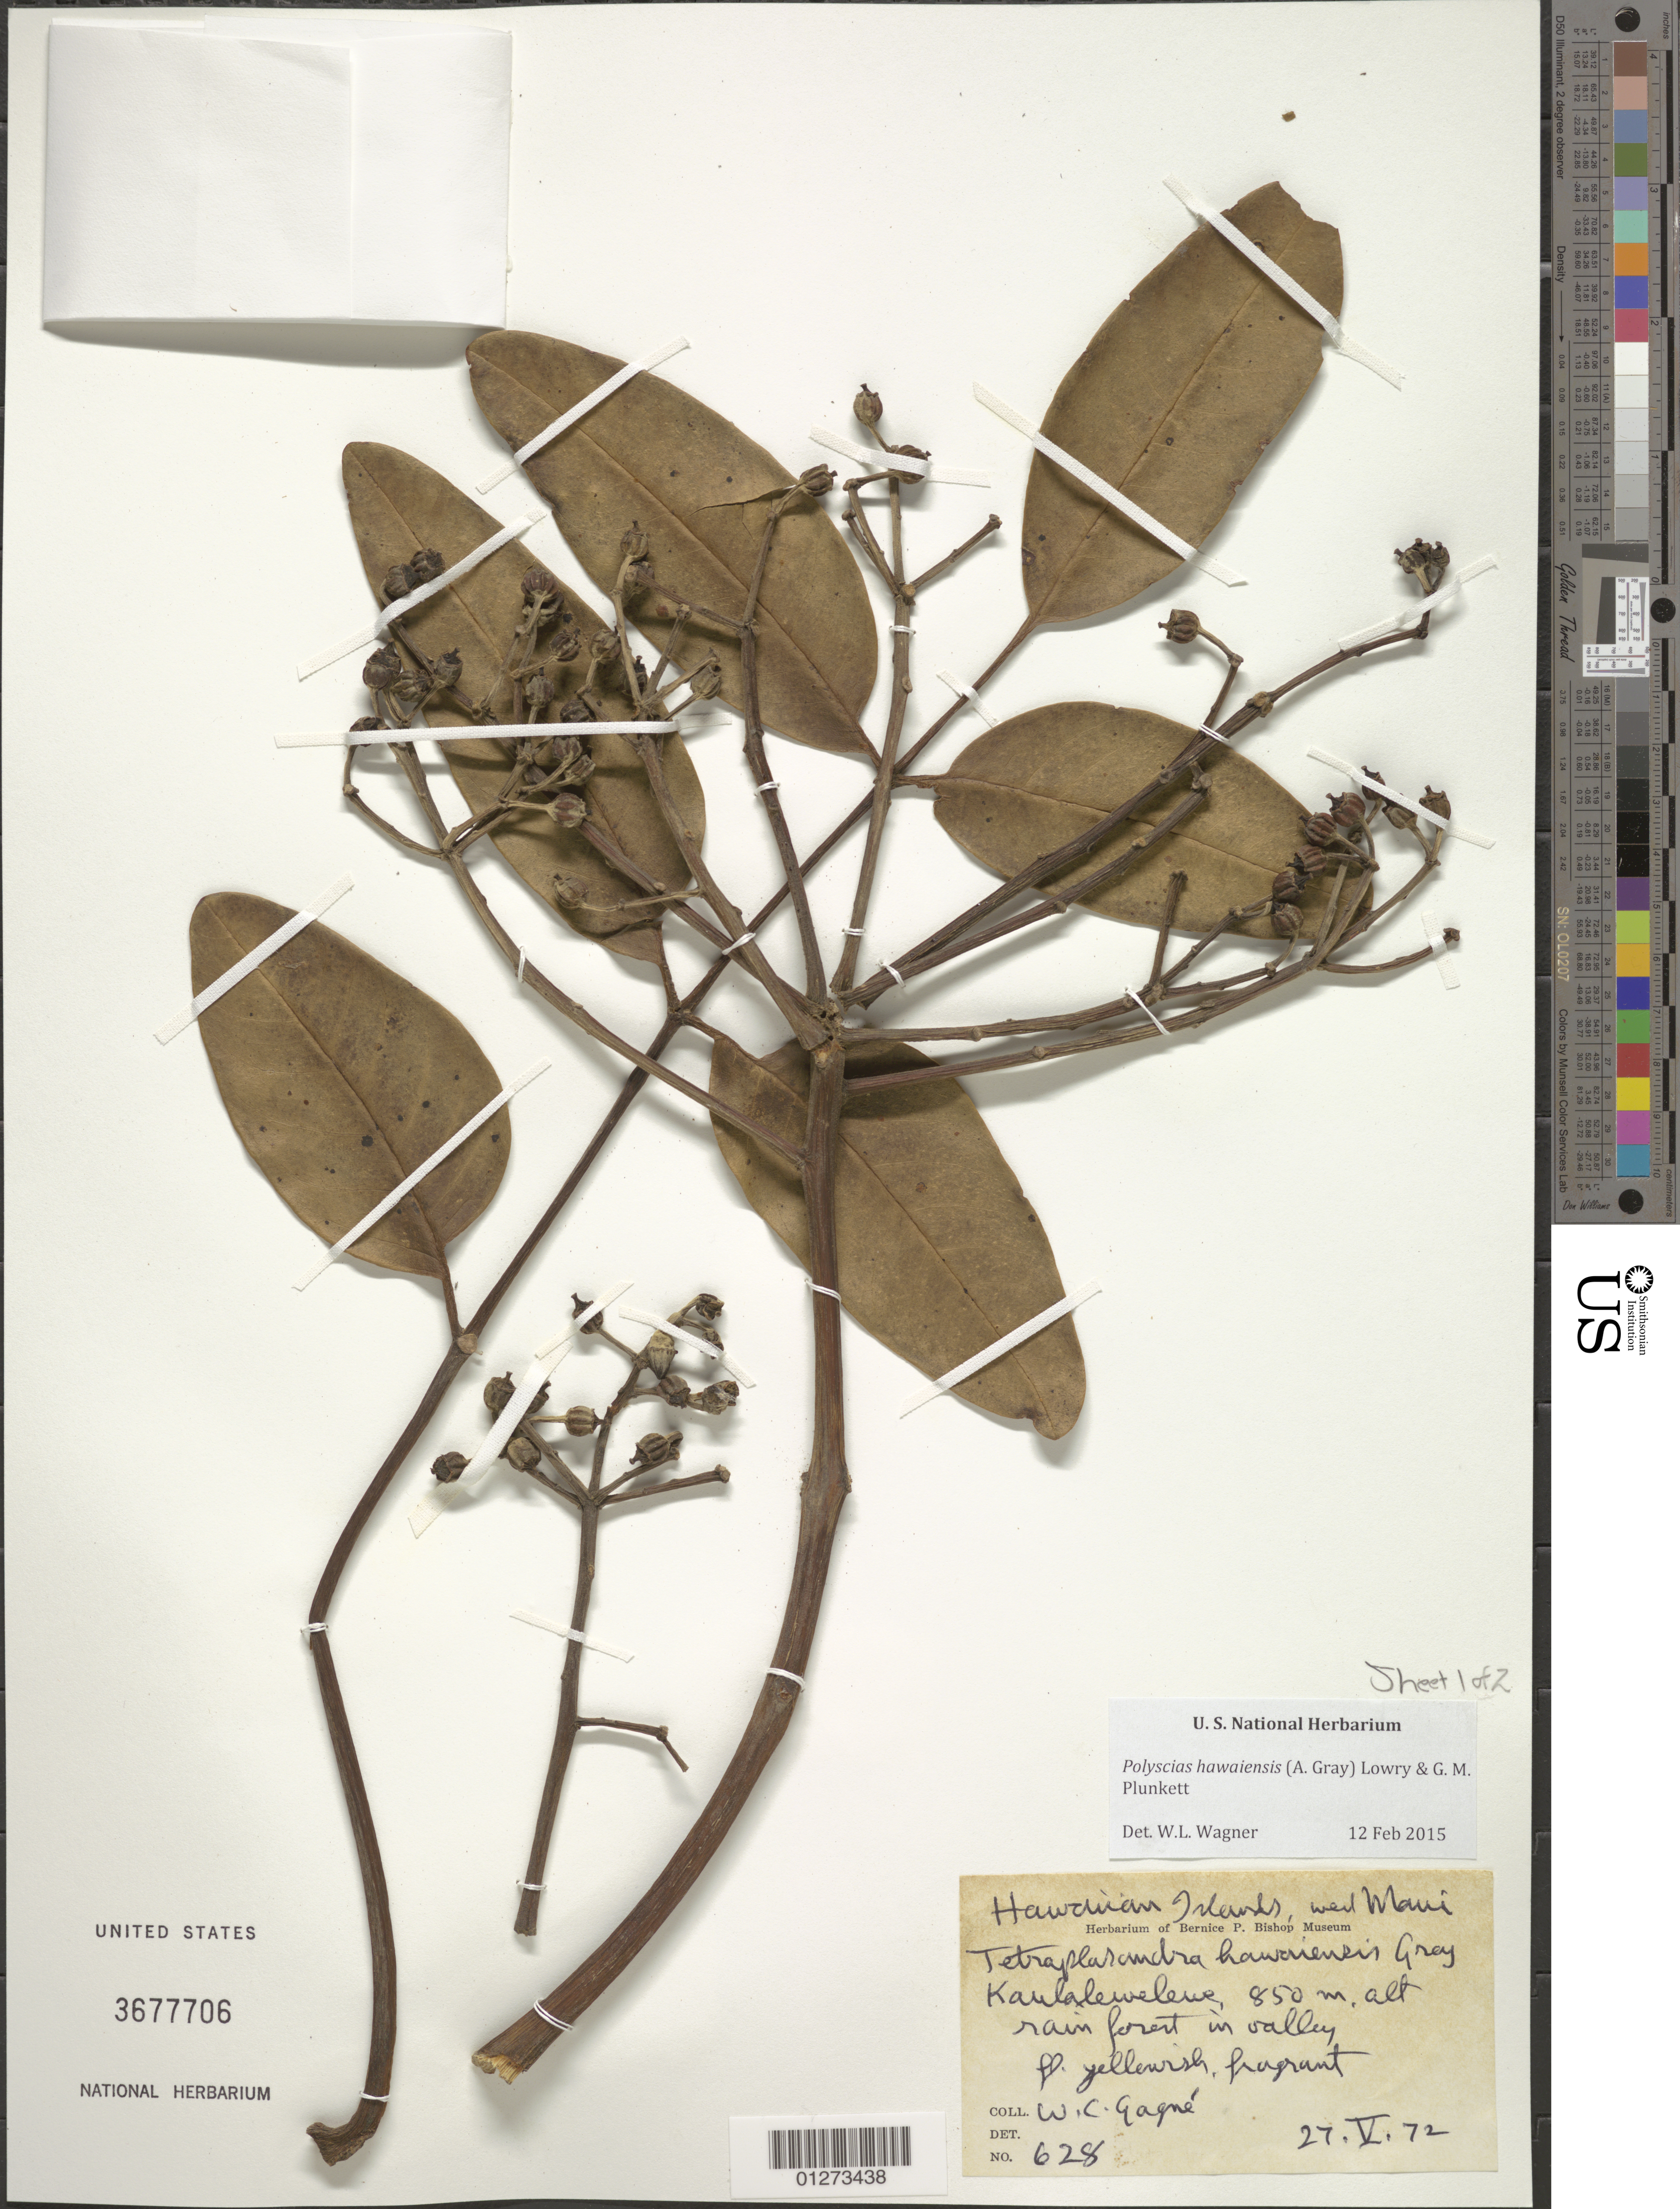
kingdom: Plantae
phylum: Tracheophyta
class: Magnoliopsida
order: Apiales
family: Araliaceae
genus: Polyscias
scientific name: Polyscias hawaiensis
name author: (A. Gray) Lowry & G. M. Plunkett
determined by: Wagner, W. L., (BOT), Smithsonian Institution - National Museum of Natural History (UNITED STATES)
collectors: W. Gagne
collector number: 628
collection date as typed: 27.V.72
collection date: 1972-05-27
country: United States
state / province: Hawaii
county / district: Maui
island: Maui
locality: Kaulalewelewe, in valley.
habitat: Rain forest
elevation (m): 850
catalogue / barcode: US 3677706